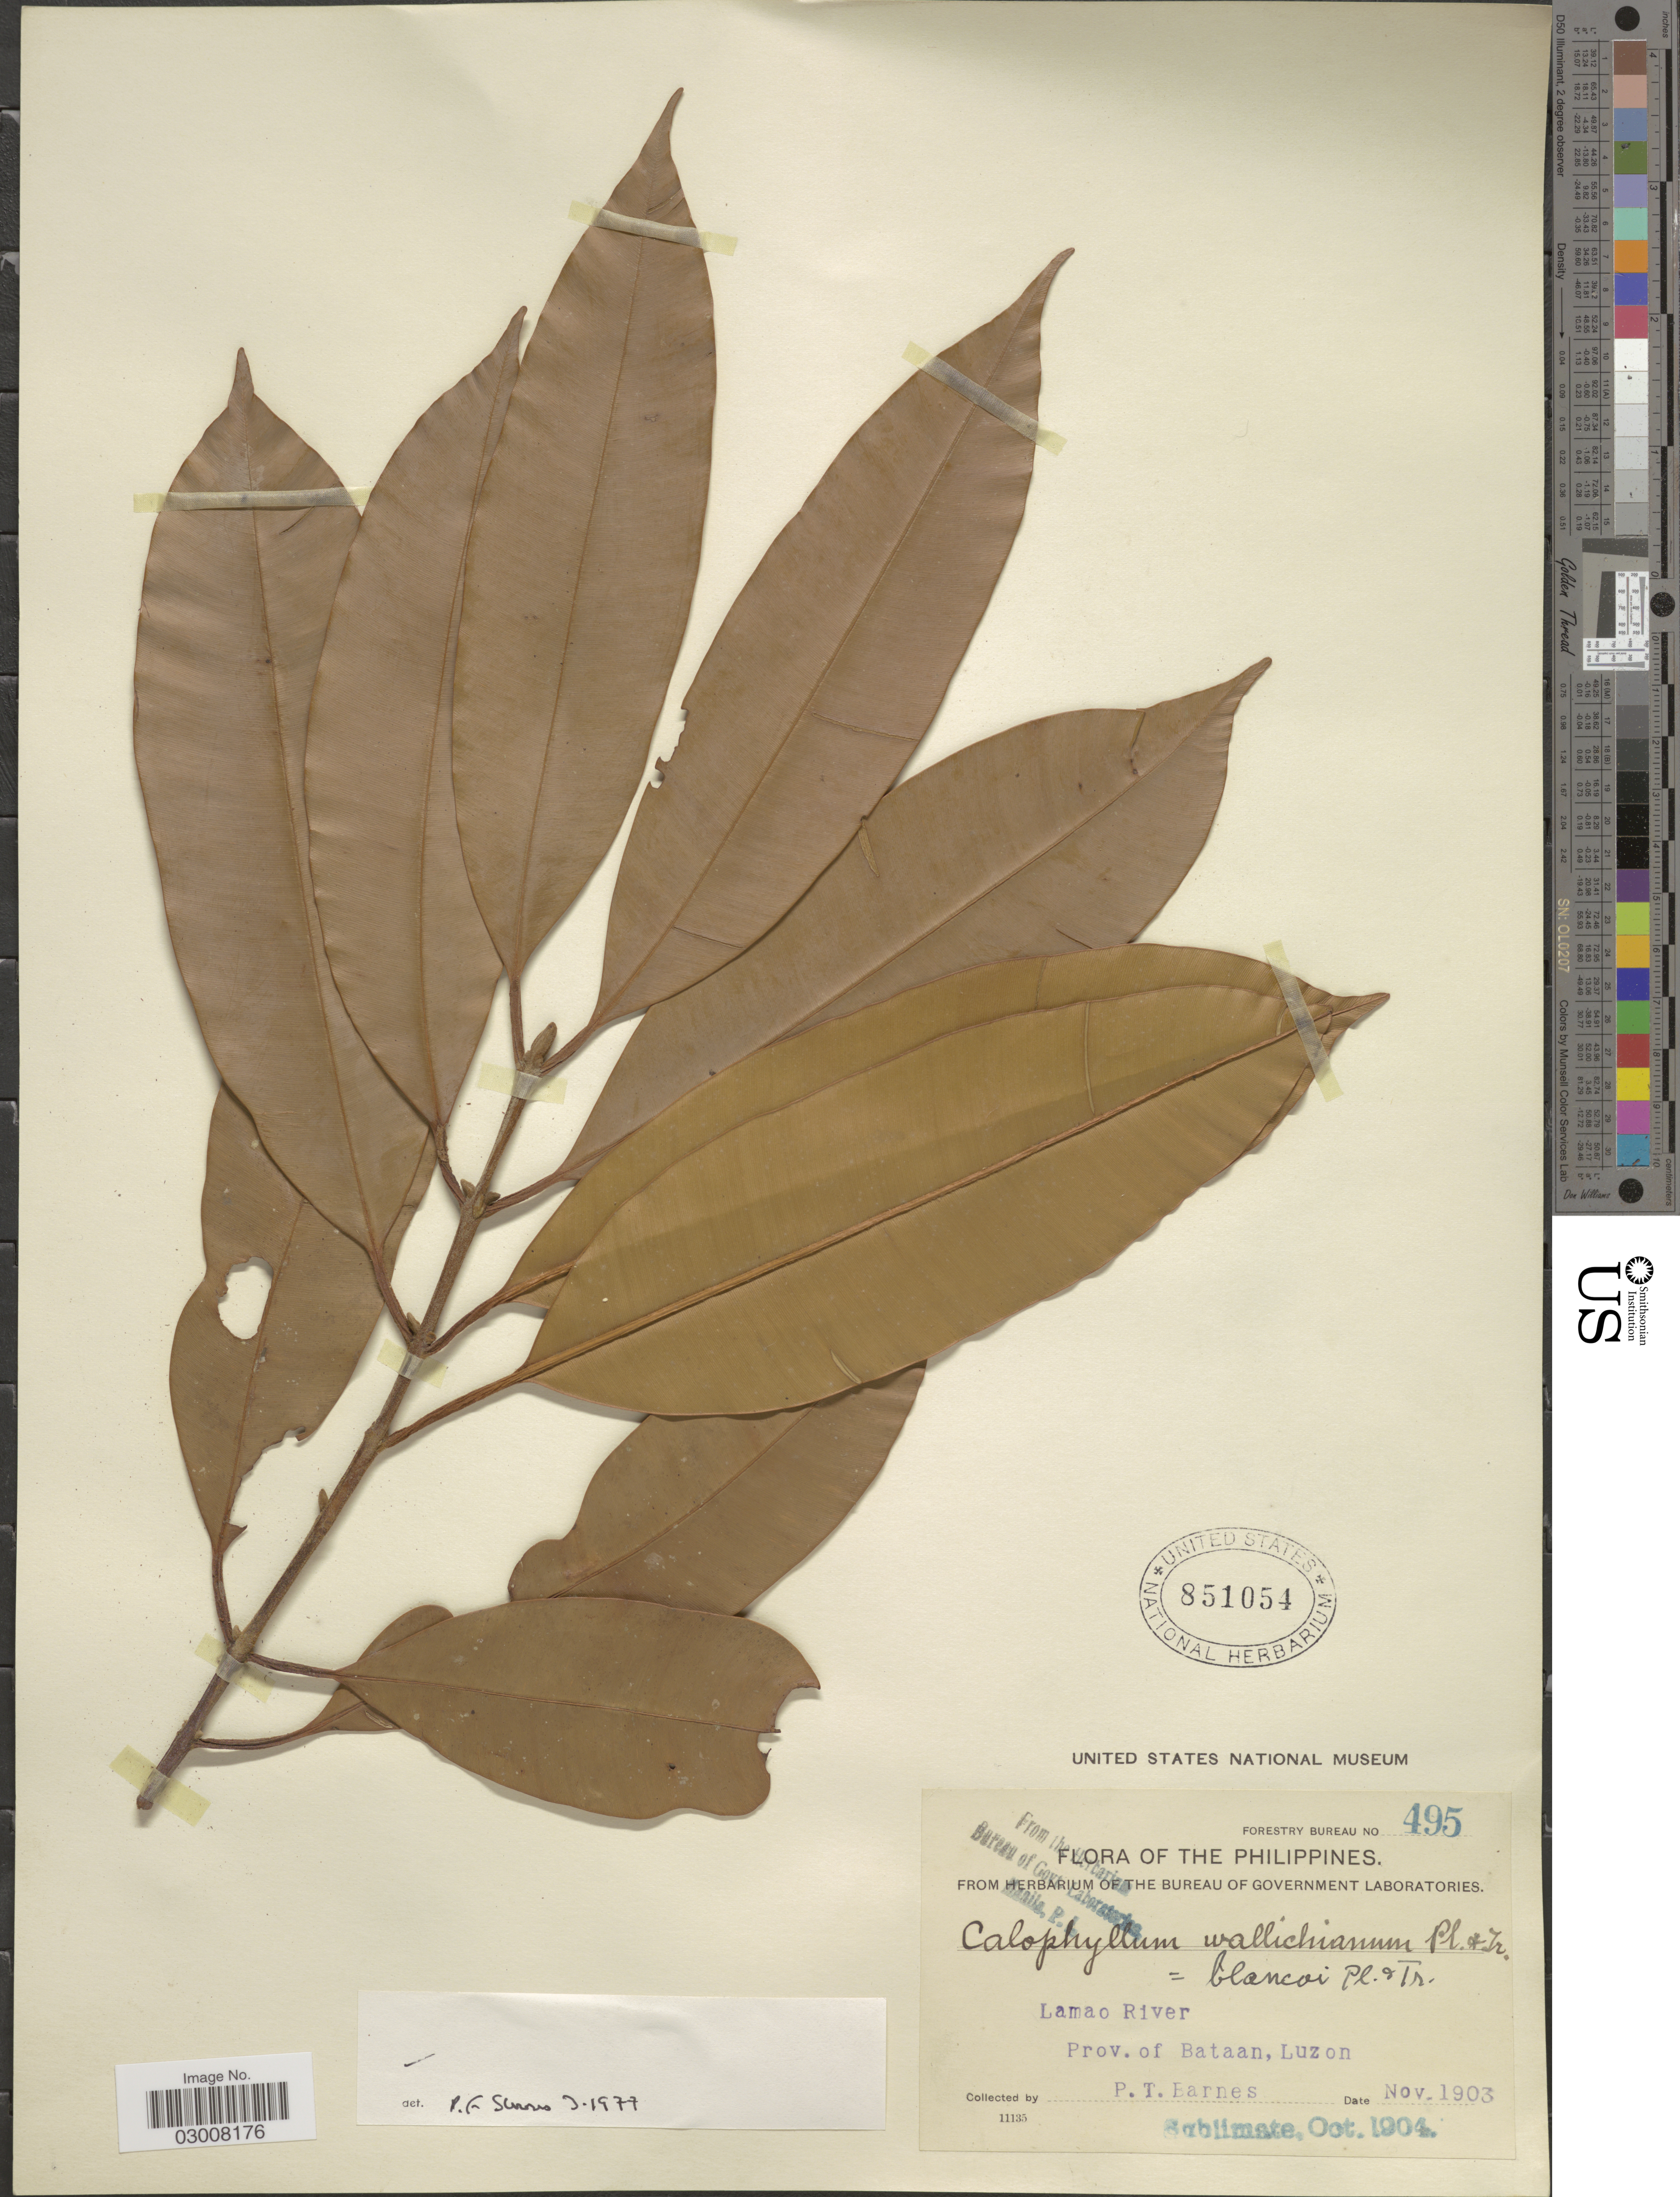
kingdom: Plantae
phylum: Tracheophyta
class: Magnoliopsida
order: Malpighiales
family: Calophyllaceae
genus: Calophyllum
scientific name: Calophyllum blancoi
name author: Planch. & Triana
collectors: P. Barnes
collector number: Forestry Bureau 495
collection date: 1903-11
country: Philippines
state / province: Central Luzon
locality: Lamao River, Prov. of Bataan, Luzon.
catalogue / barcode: US 851054